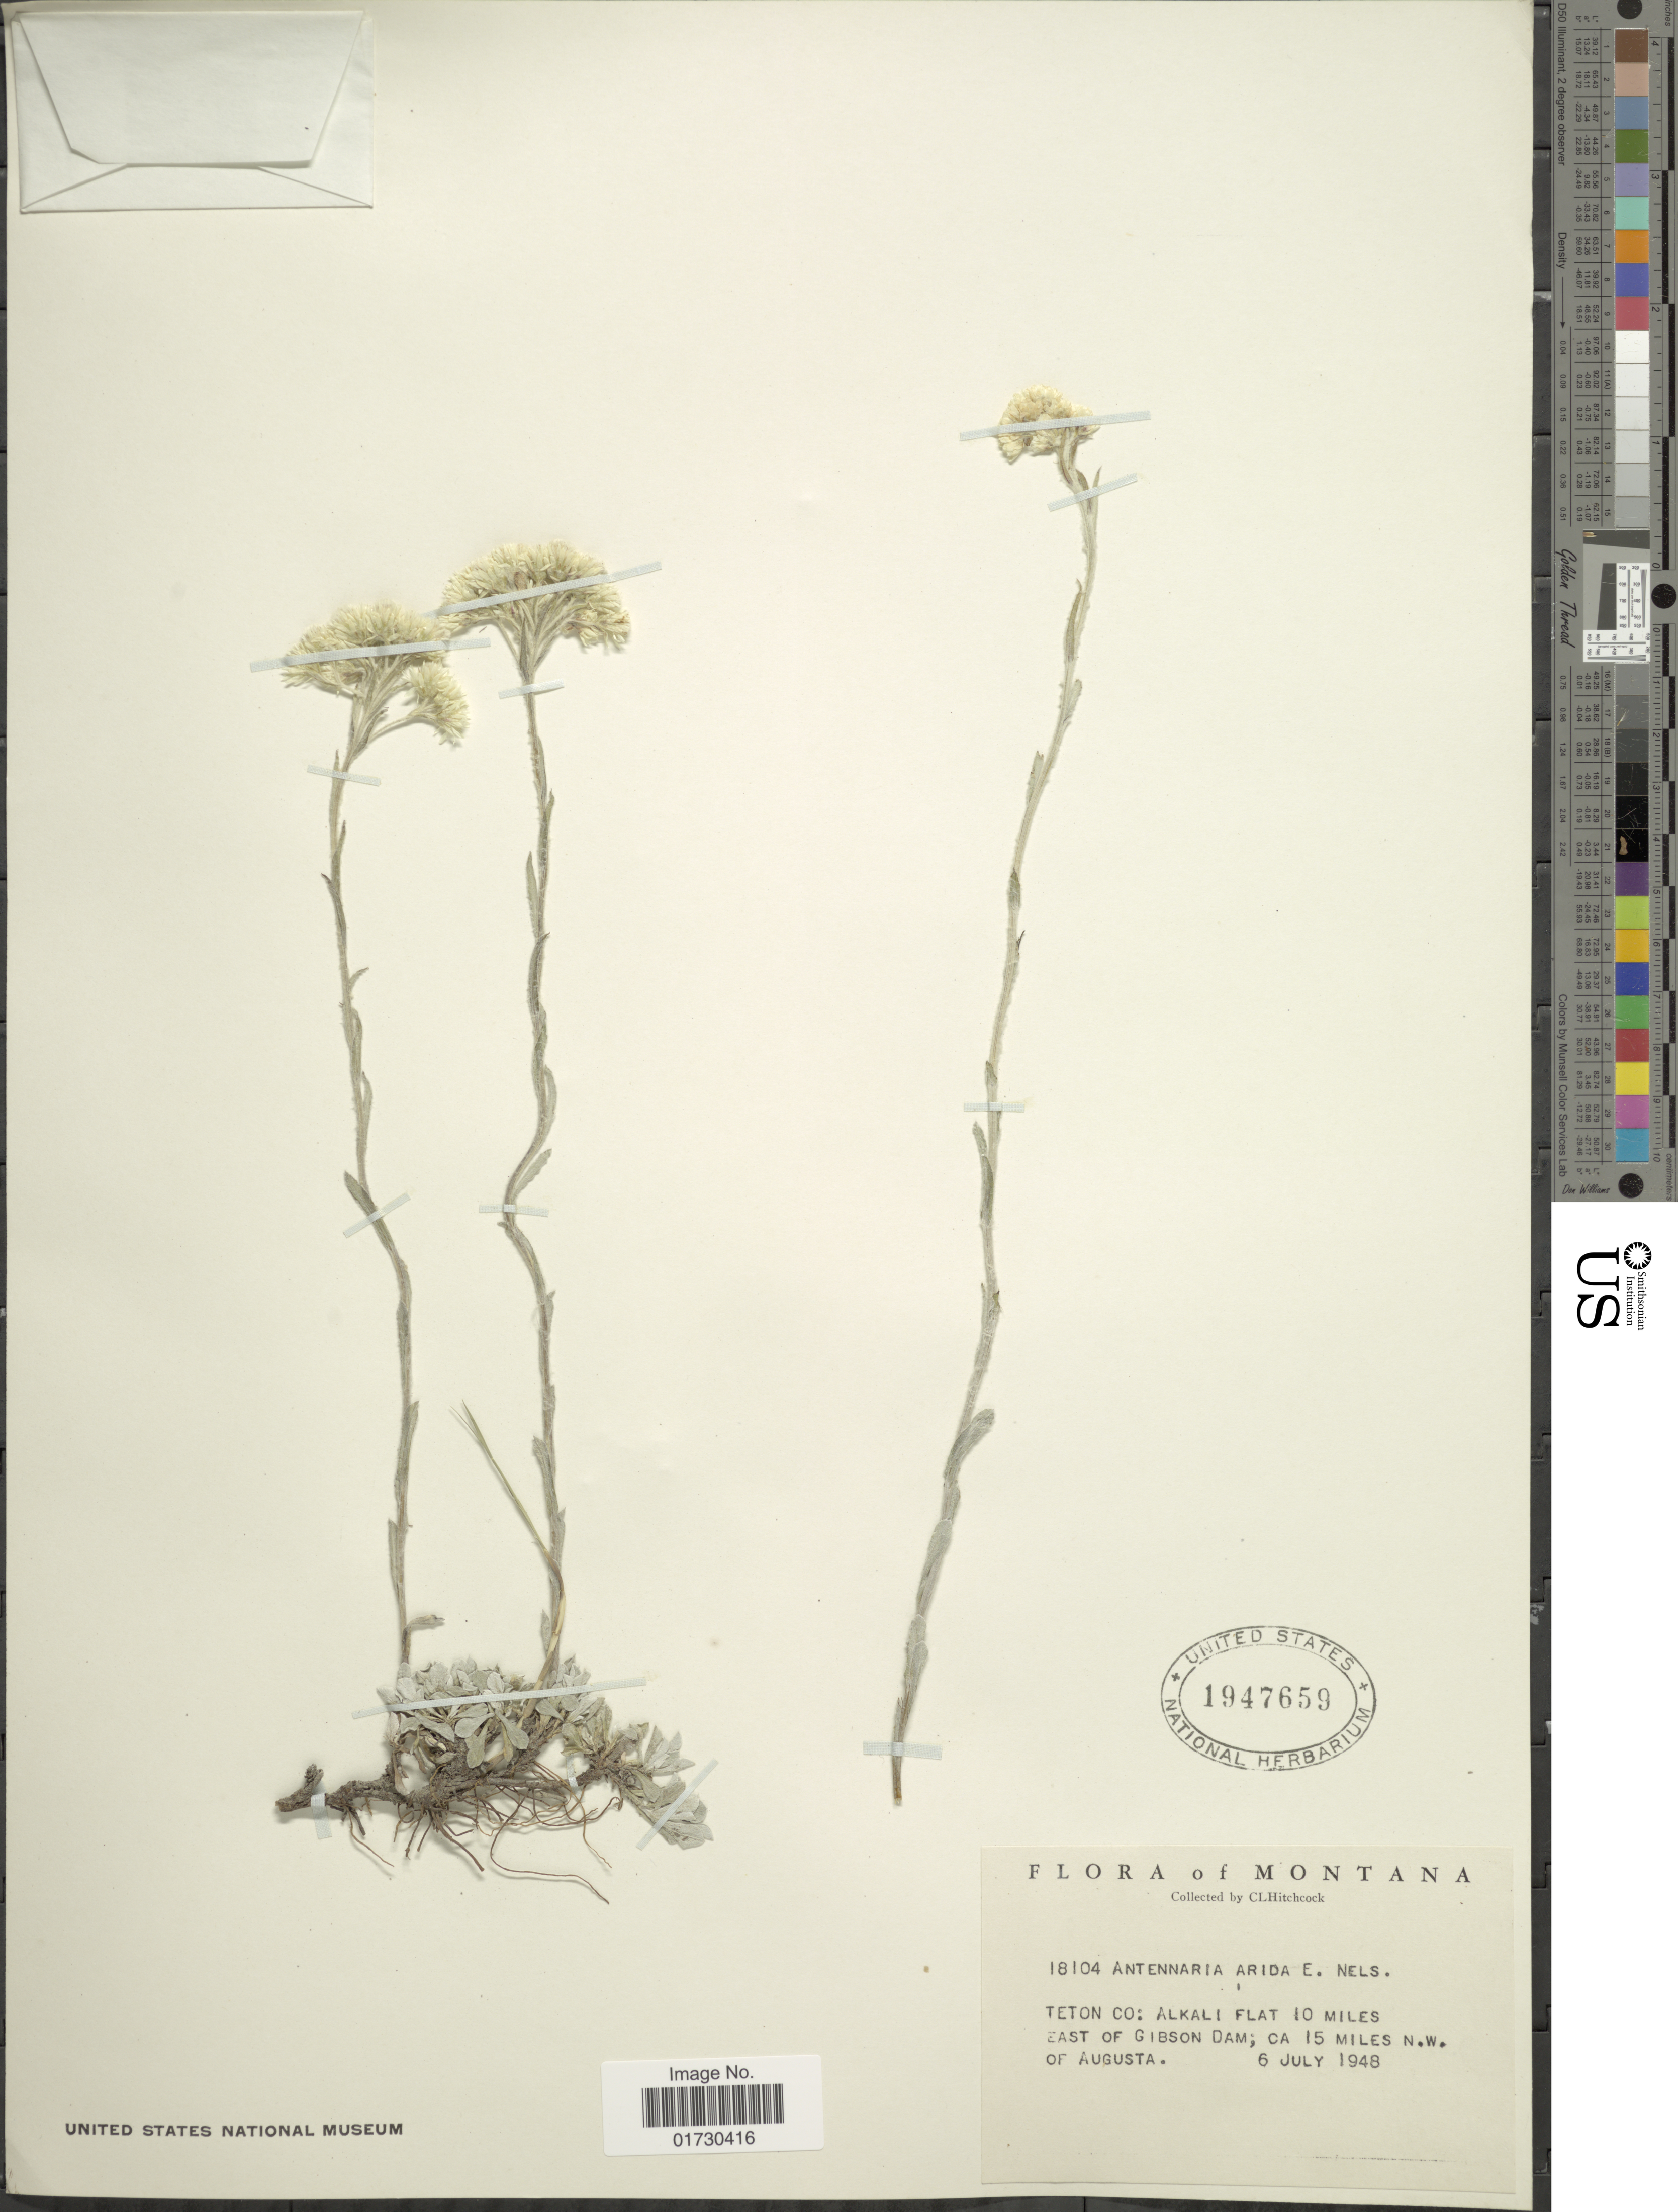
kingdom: Plantae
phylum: Tracheophyta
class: Magnoliopsida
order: Asterales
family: Asteraceae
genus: Antennaria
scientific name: Antennaria arida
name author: E.E. Nelson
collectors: C. L. Hitchcock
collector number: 18104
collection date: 1948-07-06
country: United States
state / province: Montana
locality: Teton Co.: Alkali Flat 10 miles east of Gibson Dam; 15 miles N. W. of Augusta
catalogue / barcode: US 1947659